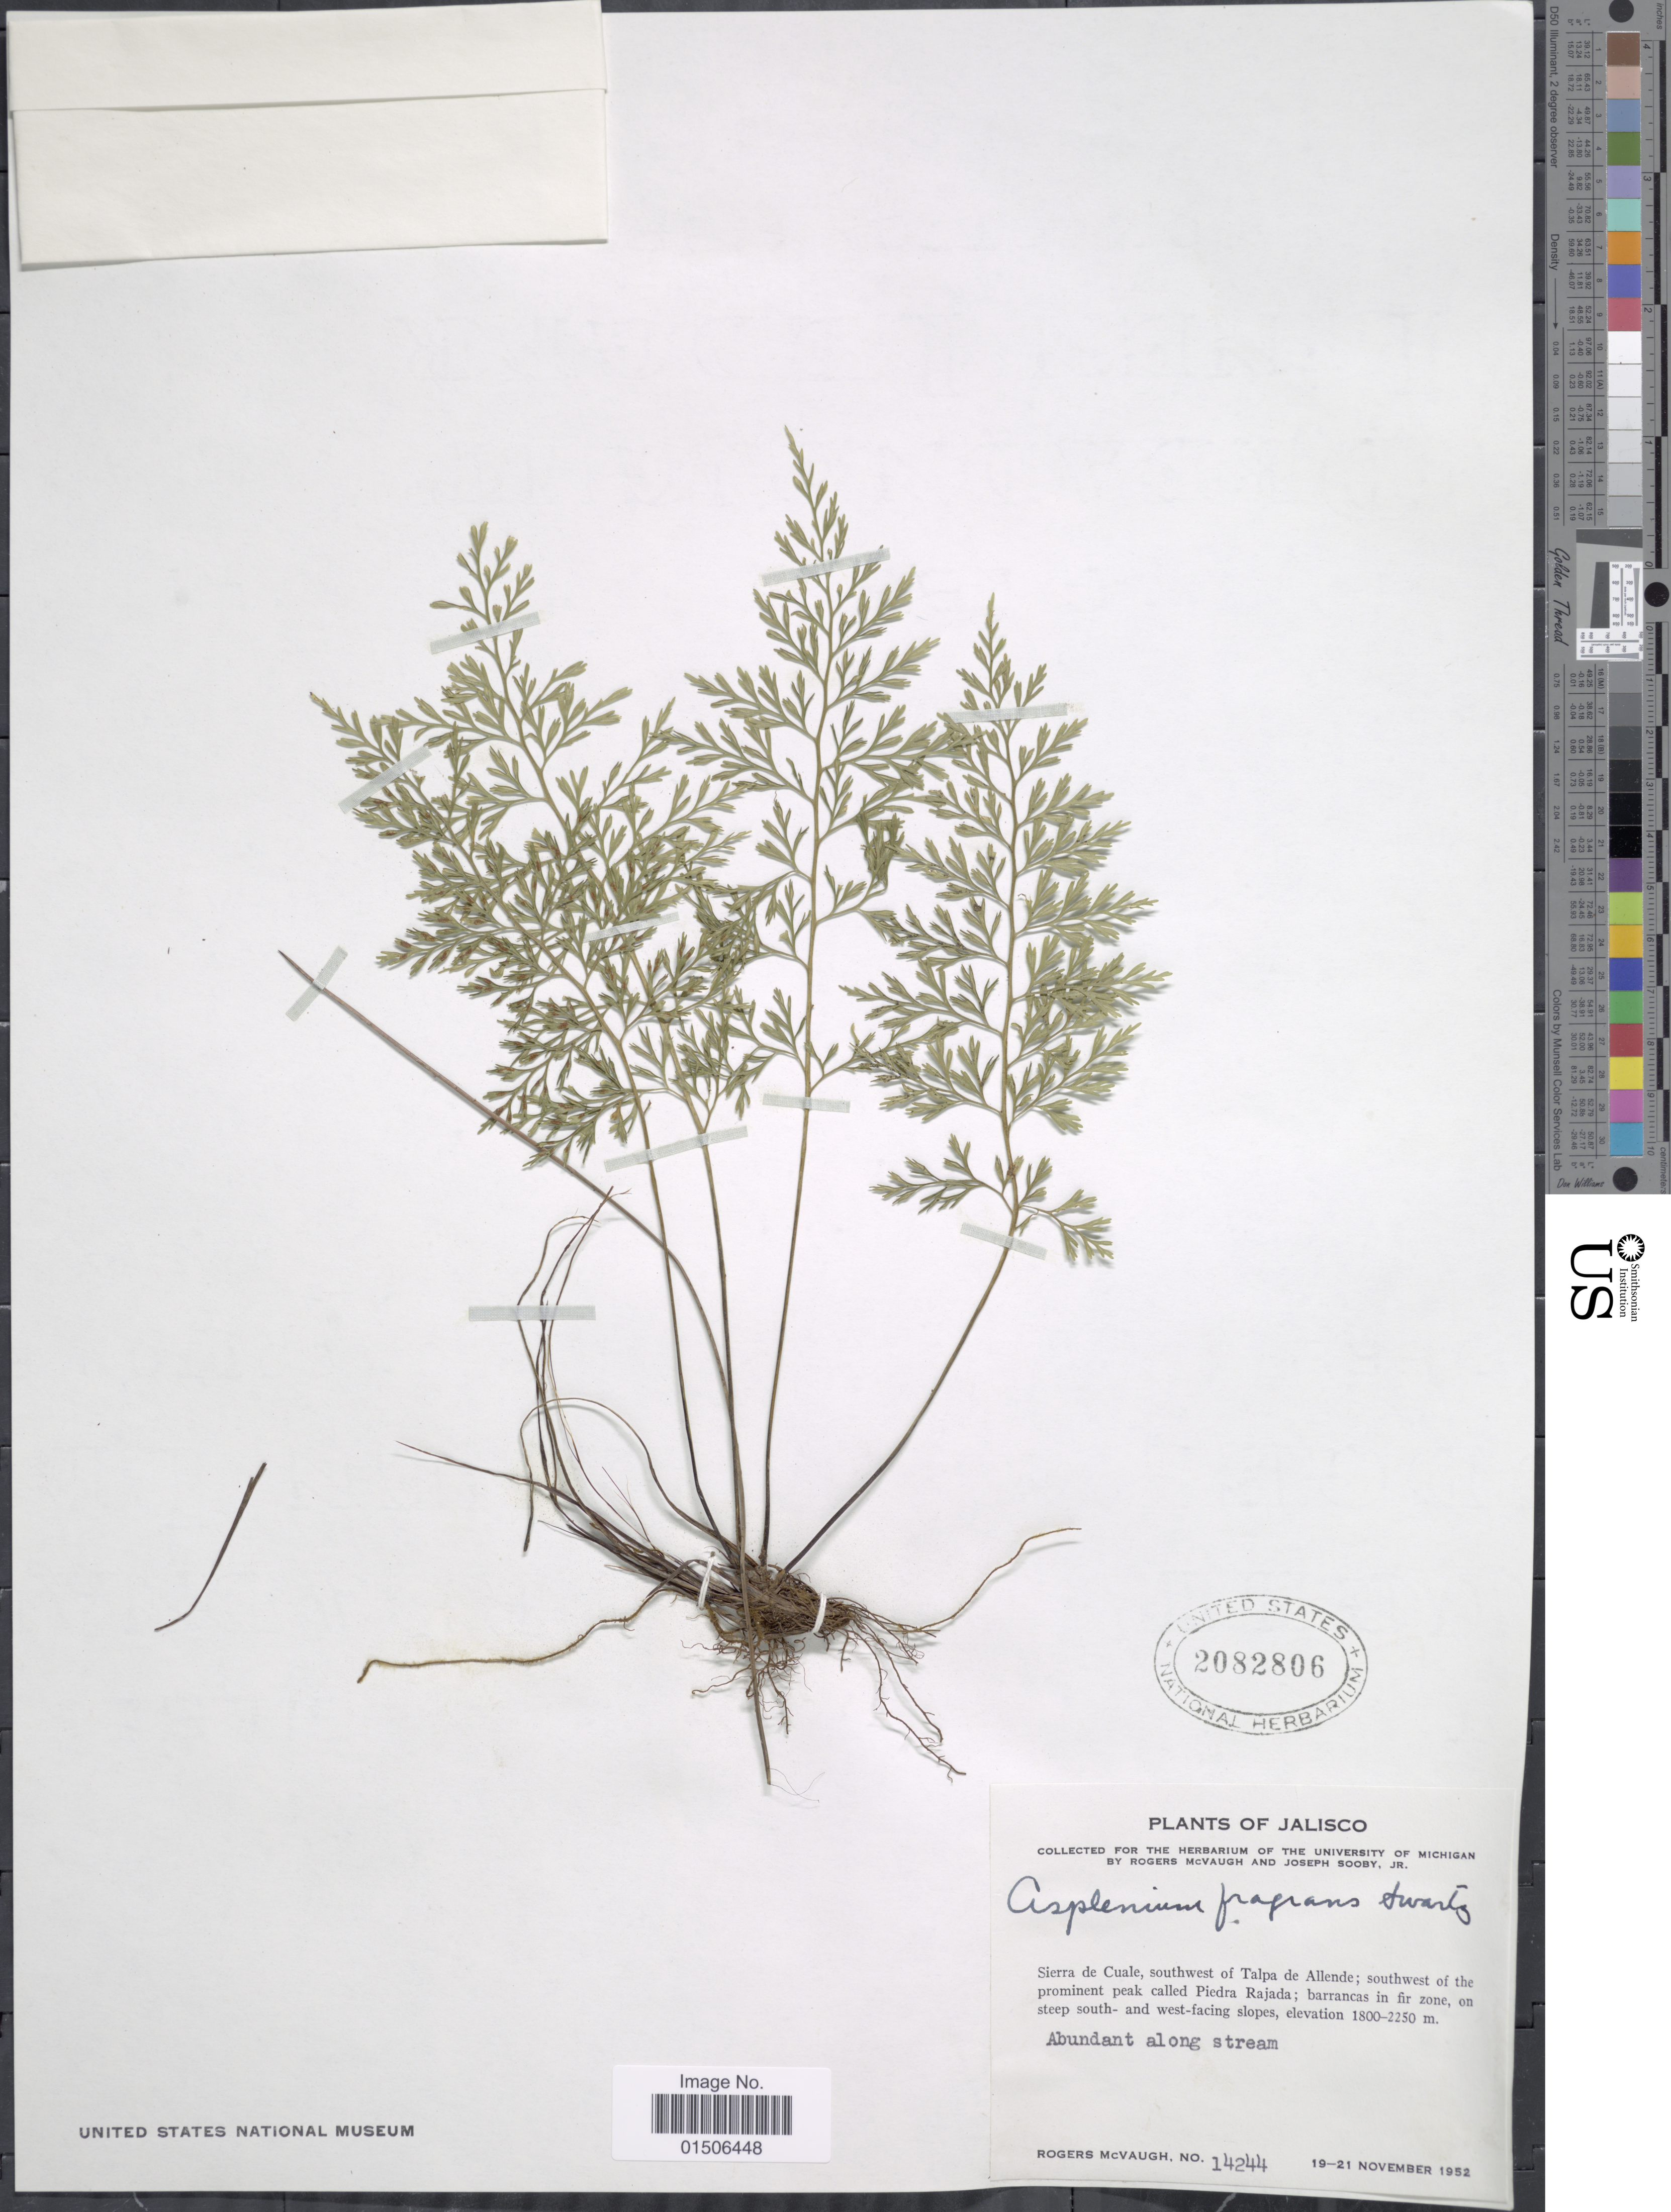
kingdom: Plantae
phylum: Tracheophyta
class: Polypodiopsida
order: Polypodiales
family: Aspleniaceae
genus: Asplenium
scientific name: Asplenium fragrans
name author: Sw.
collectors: R. McVaugh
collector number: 14244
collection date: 1952-11-19/1952-11-21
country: Mexico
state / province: Jalisco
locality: Sierra de Cuale, southwest of Talpa de Allende; southwest of the prominent peak called Piedra Rajada; barrancas in fir zone, on steep south-and west-facing slopes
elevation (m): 1800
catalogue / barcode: US 2082806